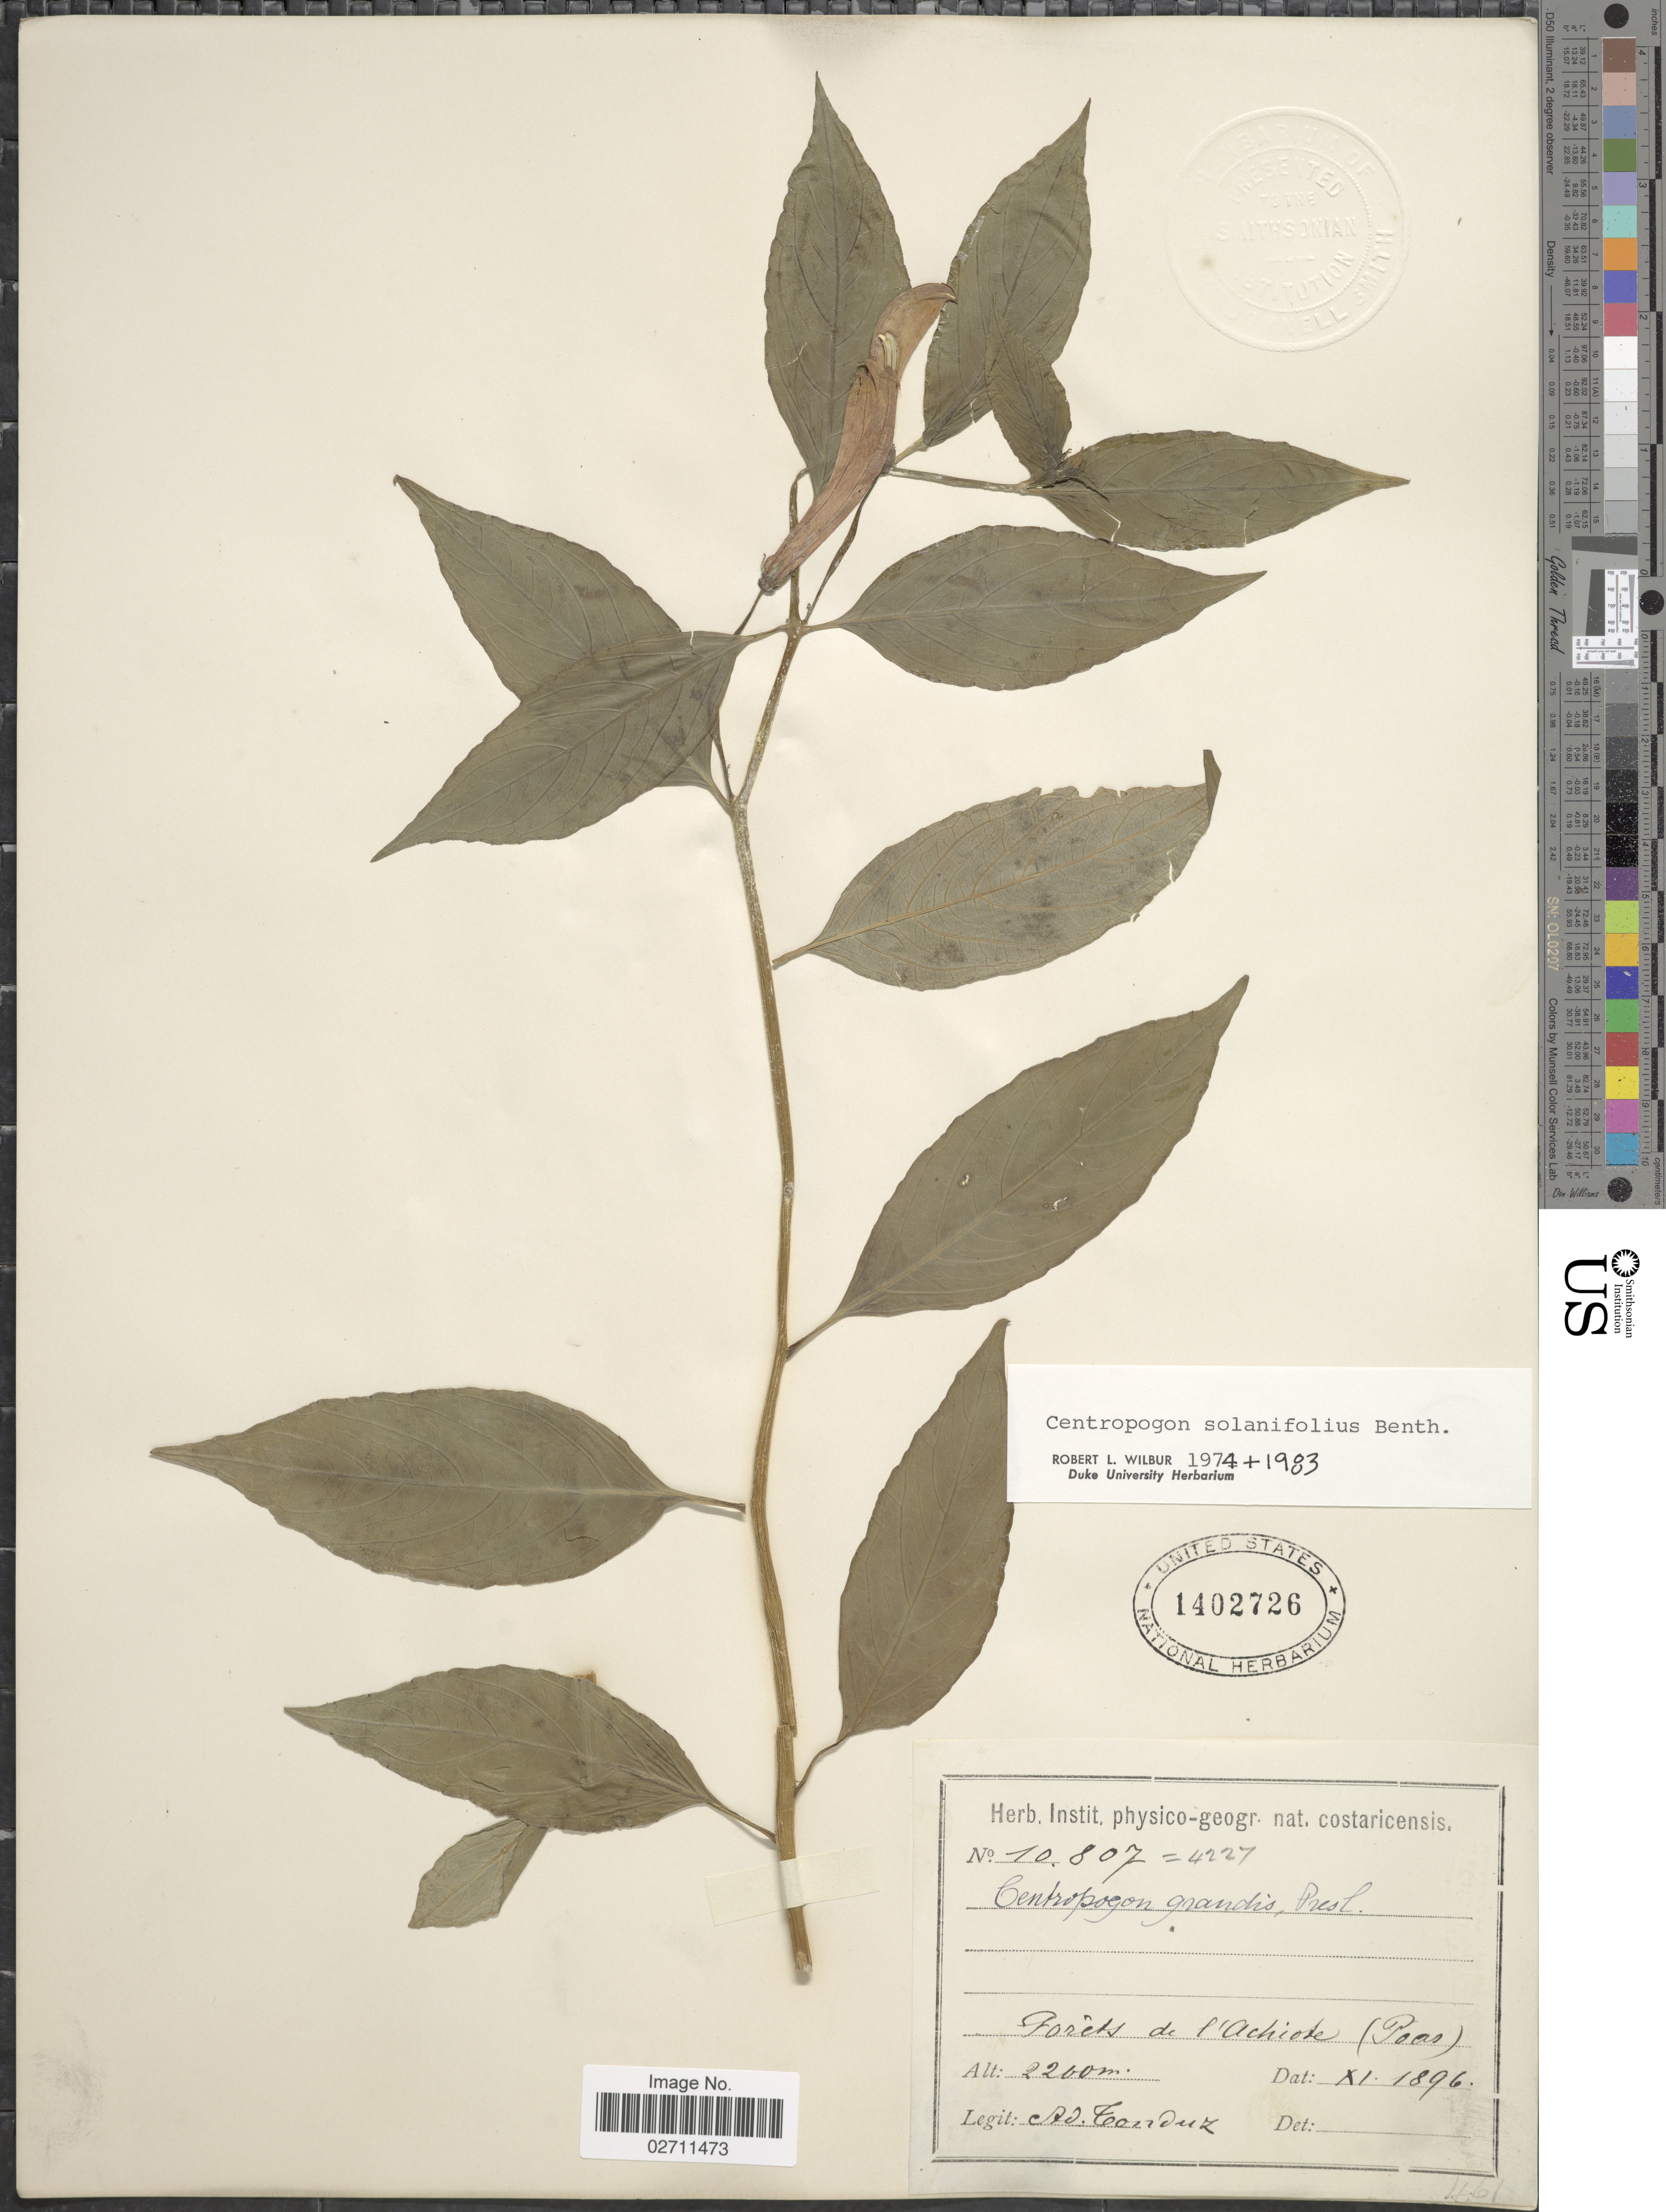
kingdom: Plantae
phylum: Tracheophyta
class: Magnoliopsida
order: Asterales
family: Campanulaceae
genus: Centropogon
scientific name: Centropogon solanifolius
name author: Benth.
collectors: A. Tonduz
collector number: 10807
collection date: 1896-11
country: Costa Rica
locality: Forêts de l'Achiote (Poas)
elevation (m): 2200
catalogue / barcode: US 1402726